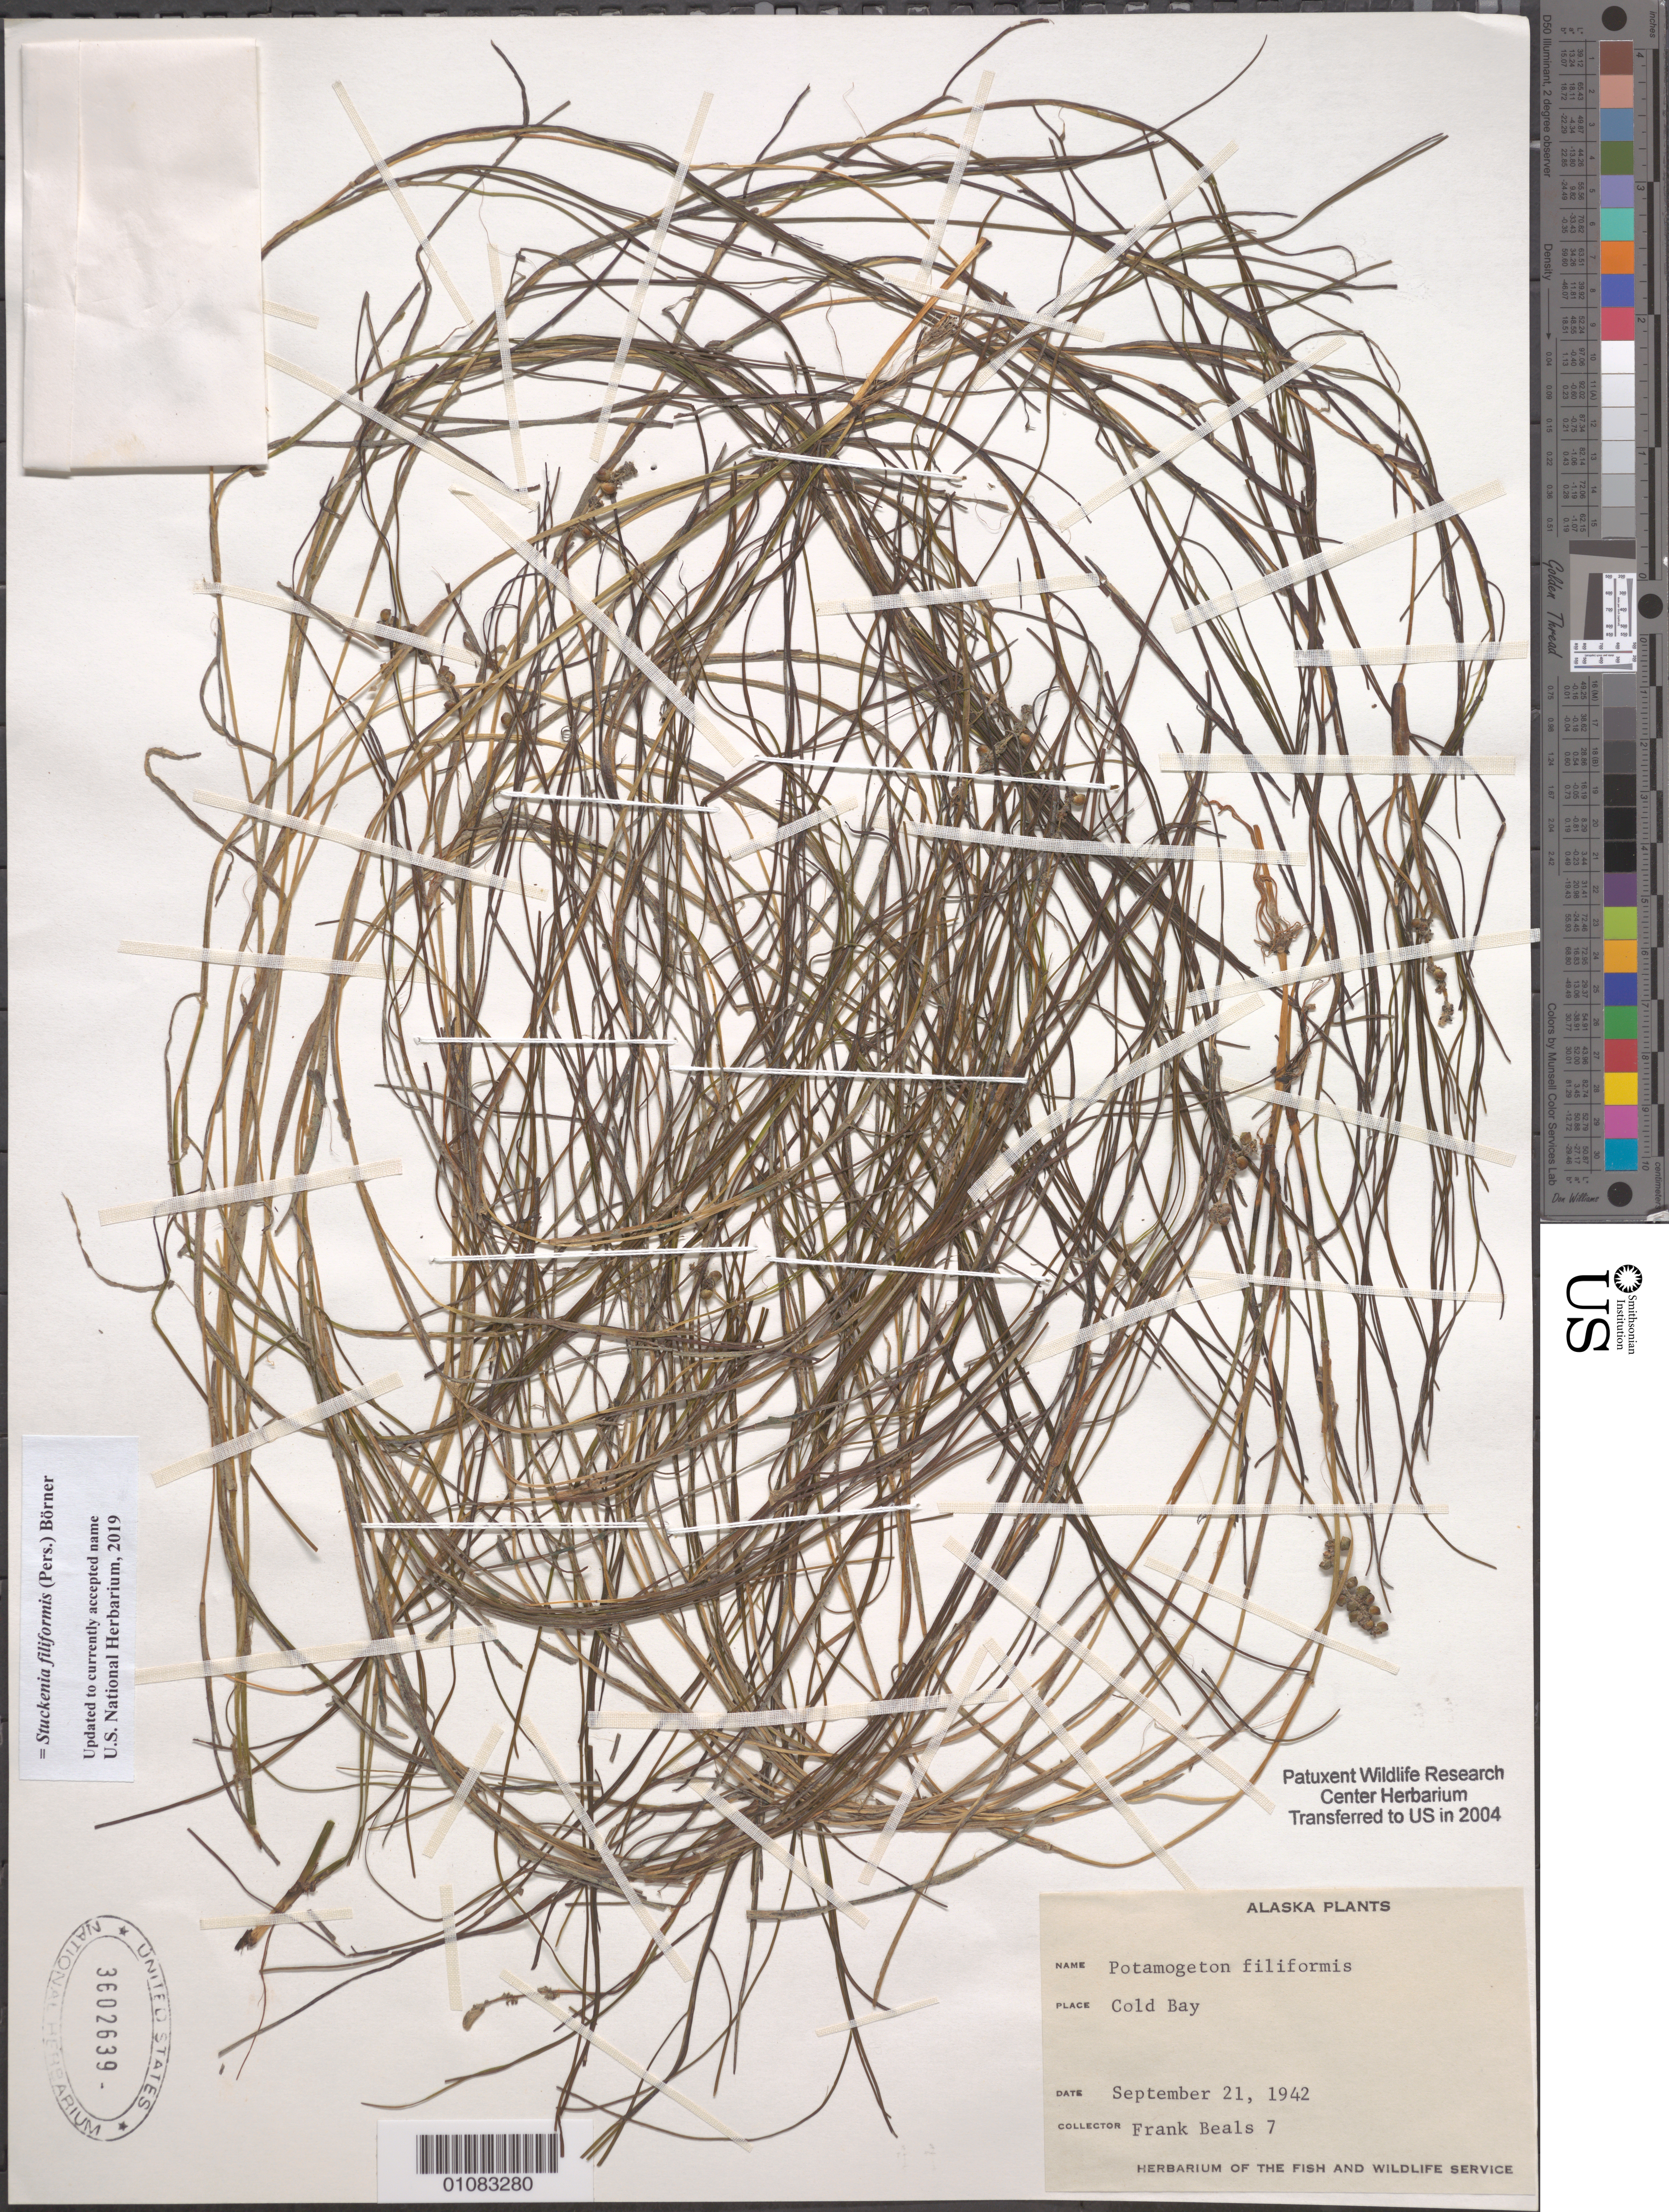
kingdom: Plantae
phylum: Tracheophyta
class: Liliopsida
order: Alismatales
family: Potamogetonaceae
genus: Stuckenia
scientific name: Stuckenia filiformis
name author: (Pers.) Börner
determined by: Strong, Mark T., (BOT), Smithsonian Institution - National Museum of Natural History (UNITED STATES)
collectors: F. Beals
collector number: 7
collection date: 1942-09-21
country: United States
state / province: Alaska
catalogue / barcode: US 3602639